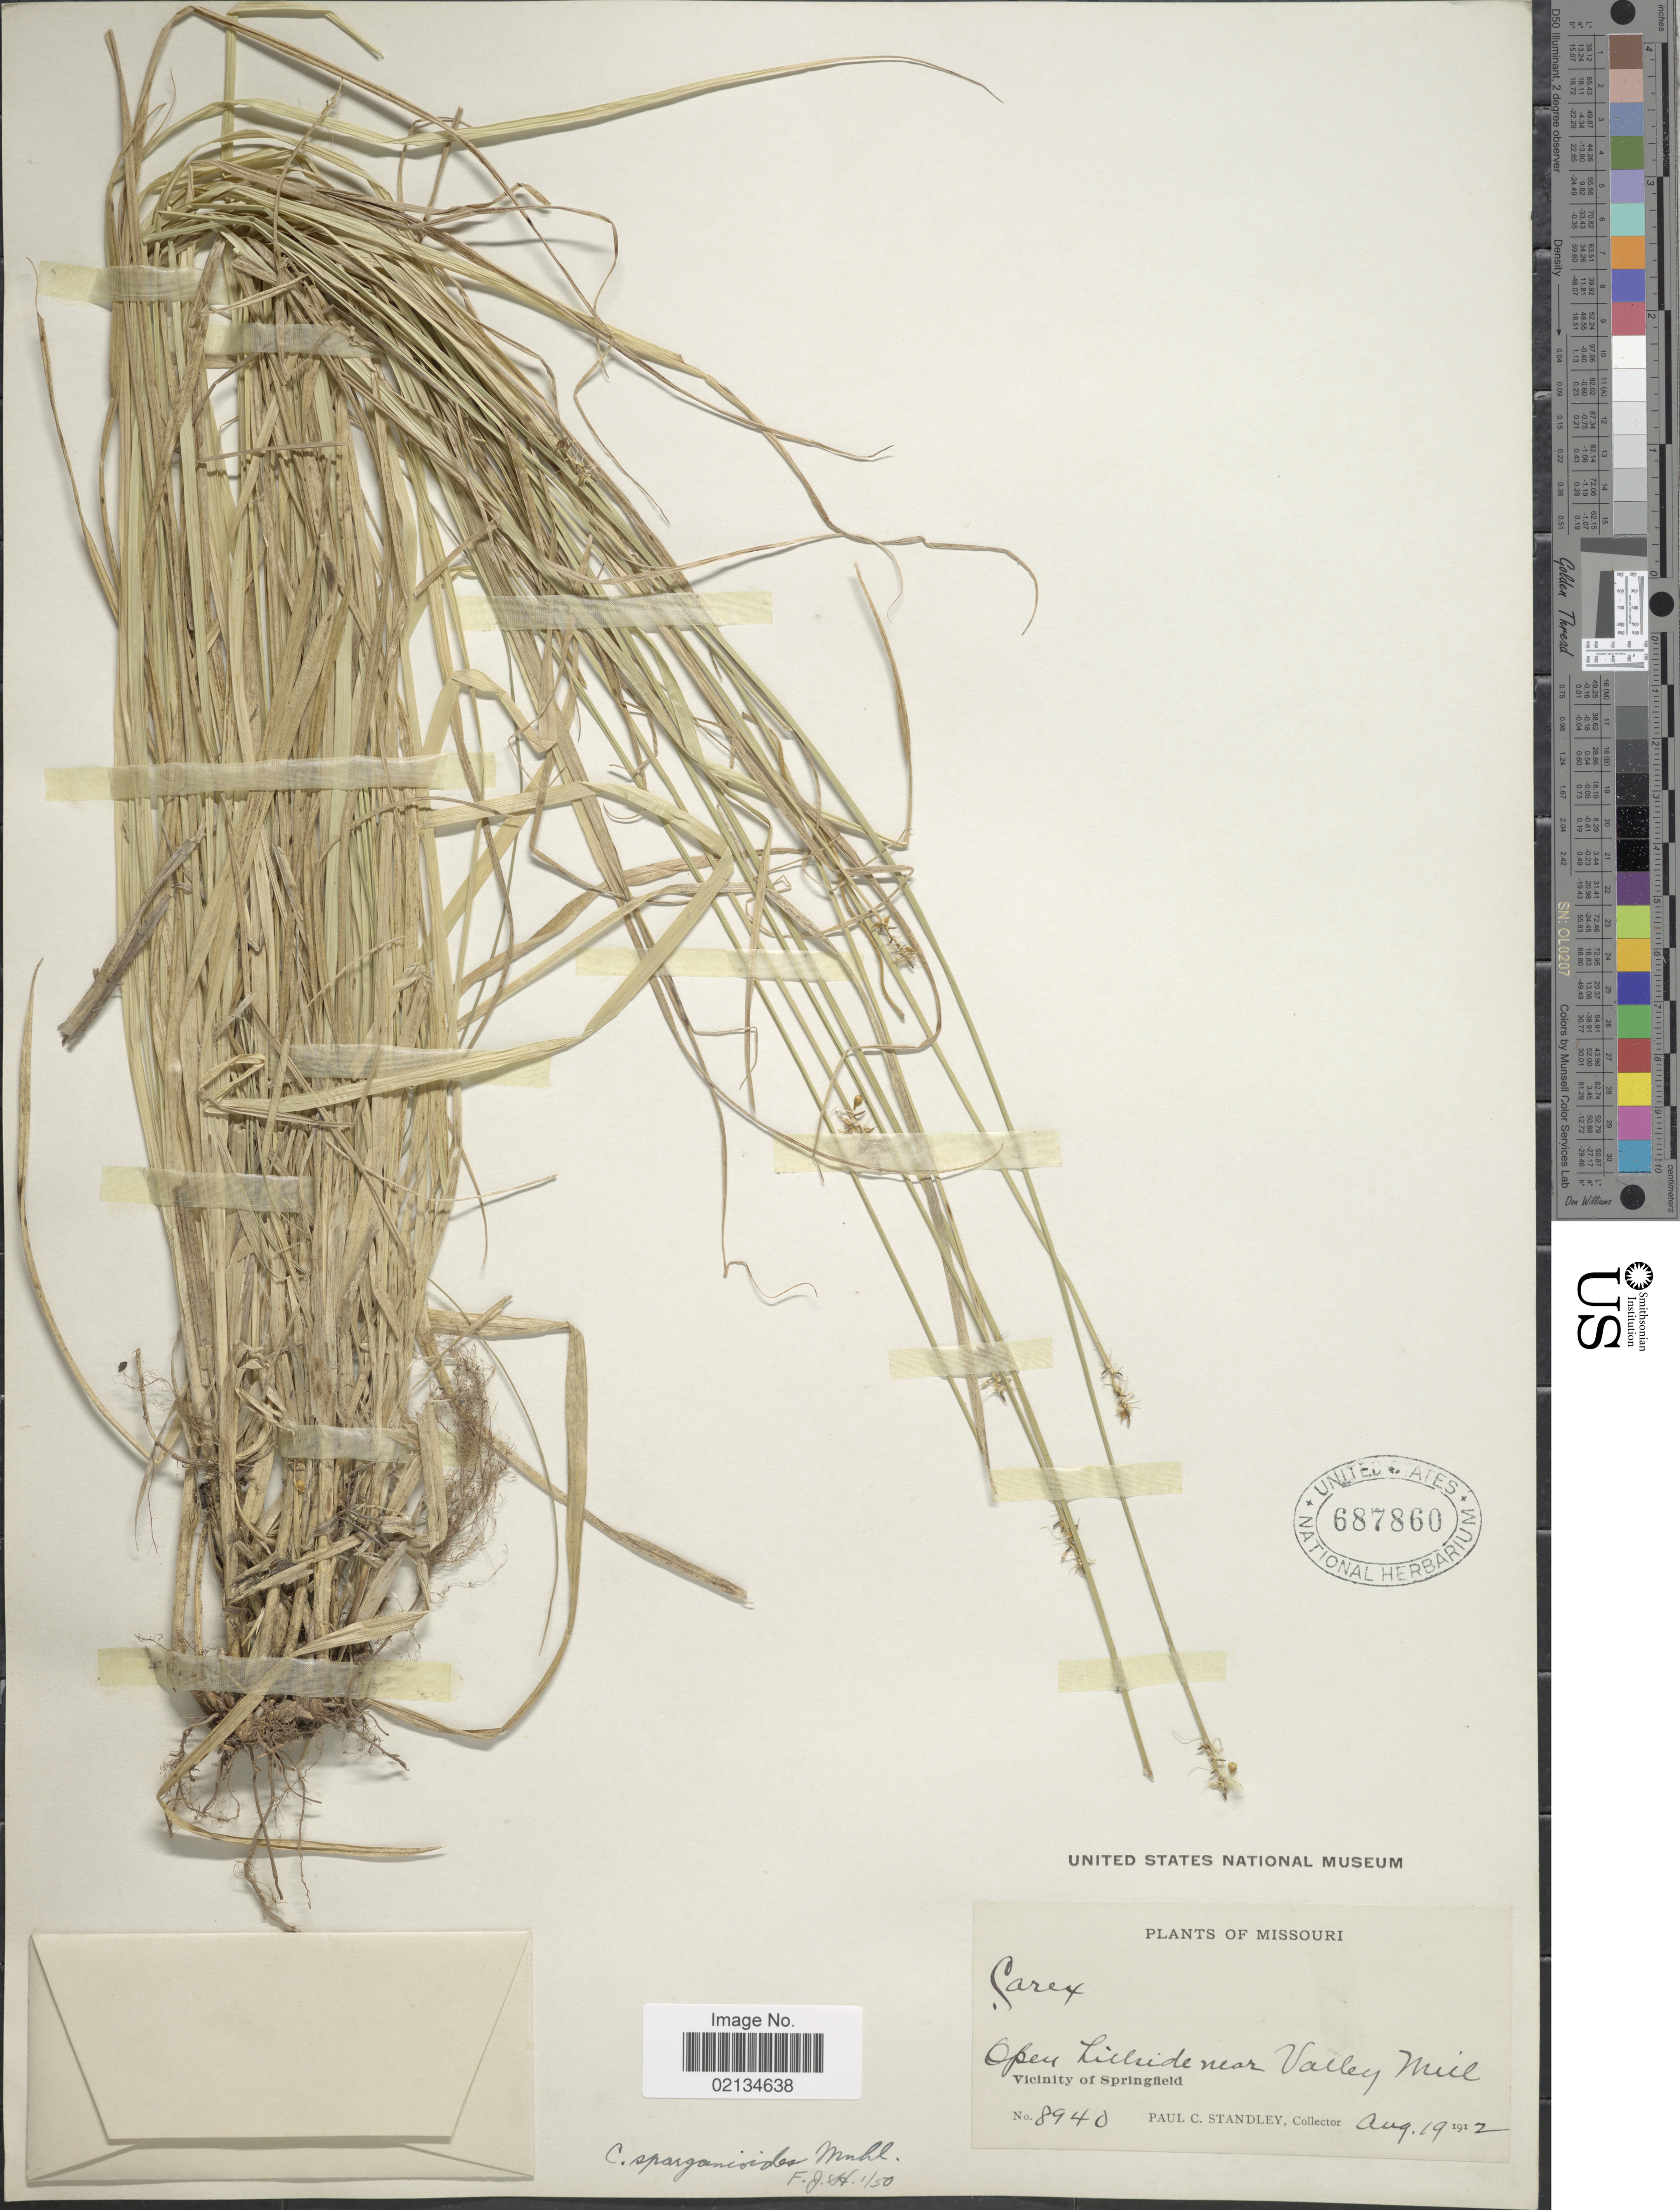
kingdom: Plantae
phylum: Tracheophyta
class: Liliopsida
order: Poales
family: Cyperaceae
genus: Carex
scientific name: Carex sparganioides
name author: Muhl. ex Willd.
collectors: P. C. Standley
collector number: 8940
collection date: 1912-08-19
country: United States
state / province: Missouri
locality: Open hillside near Valley Mill, Vicinity of Springfield.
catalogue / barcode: US 687860